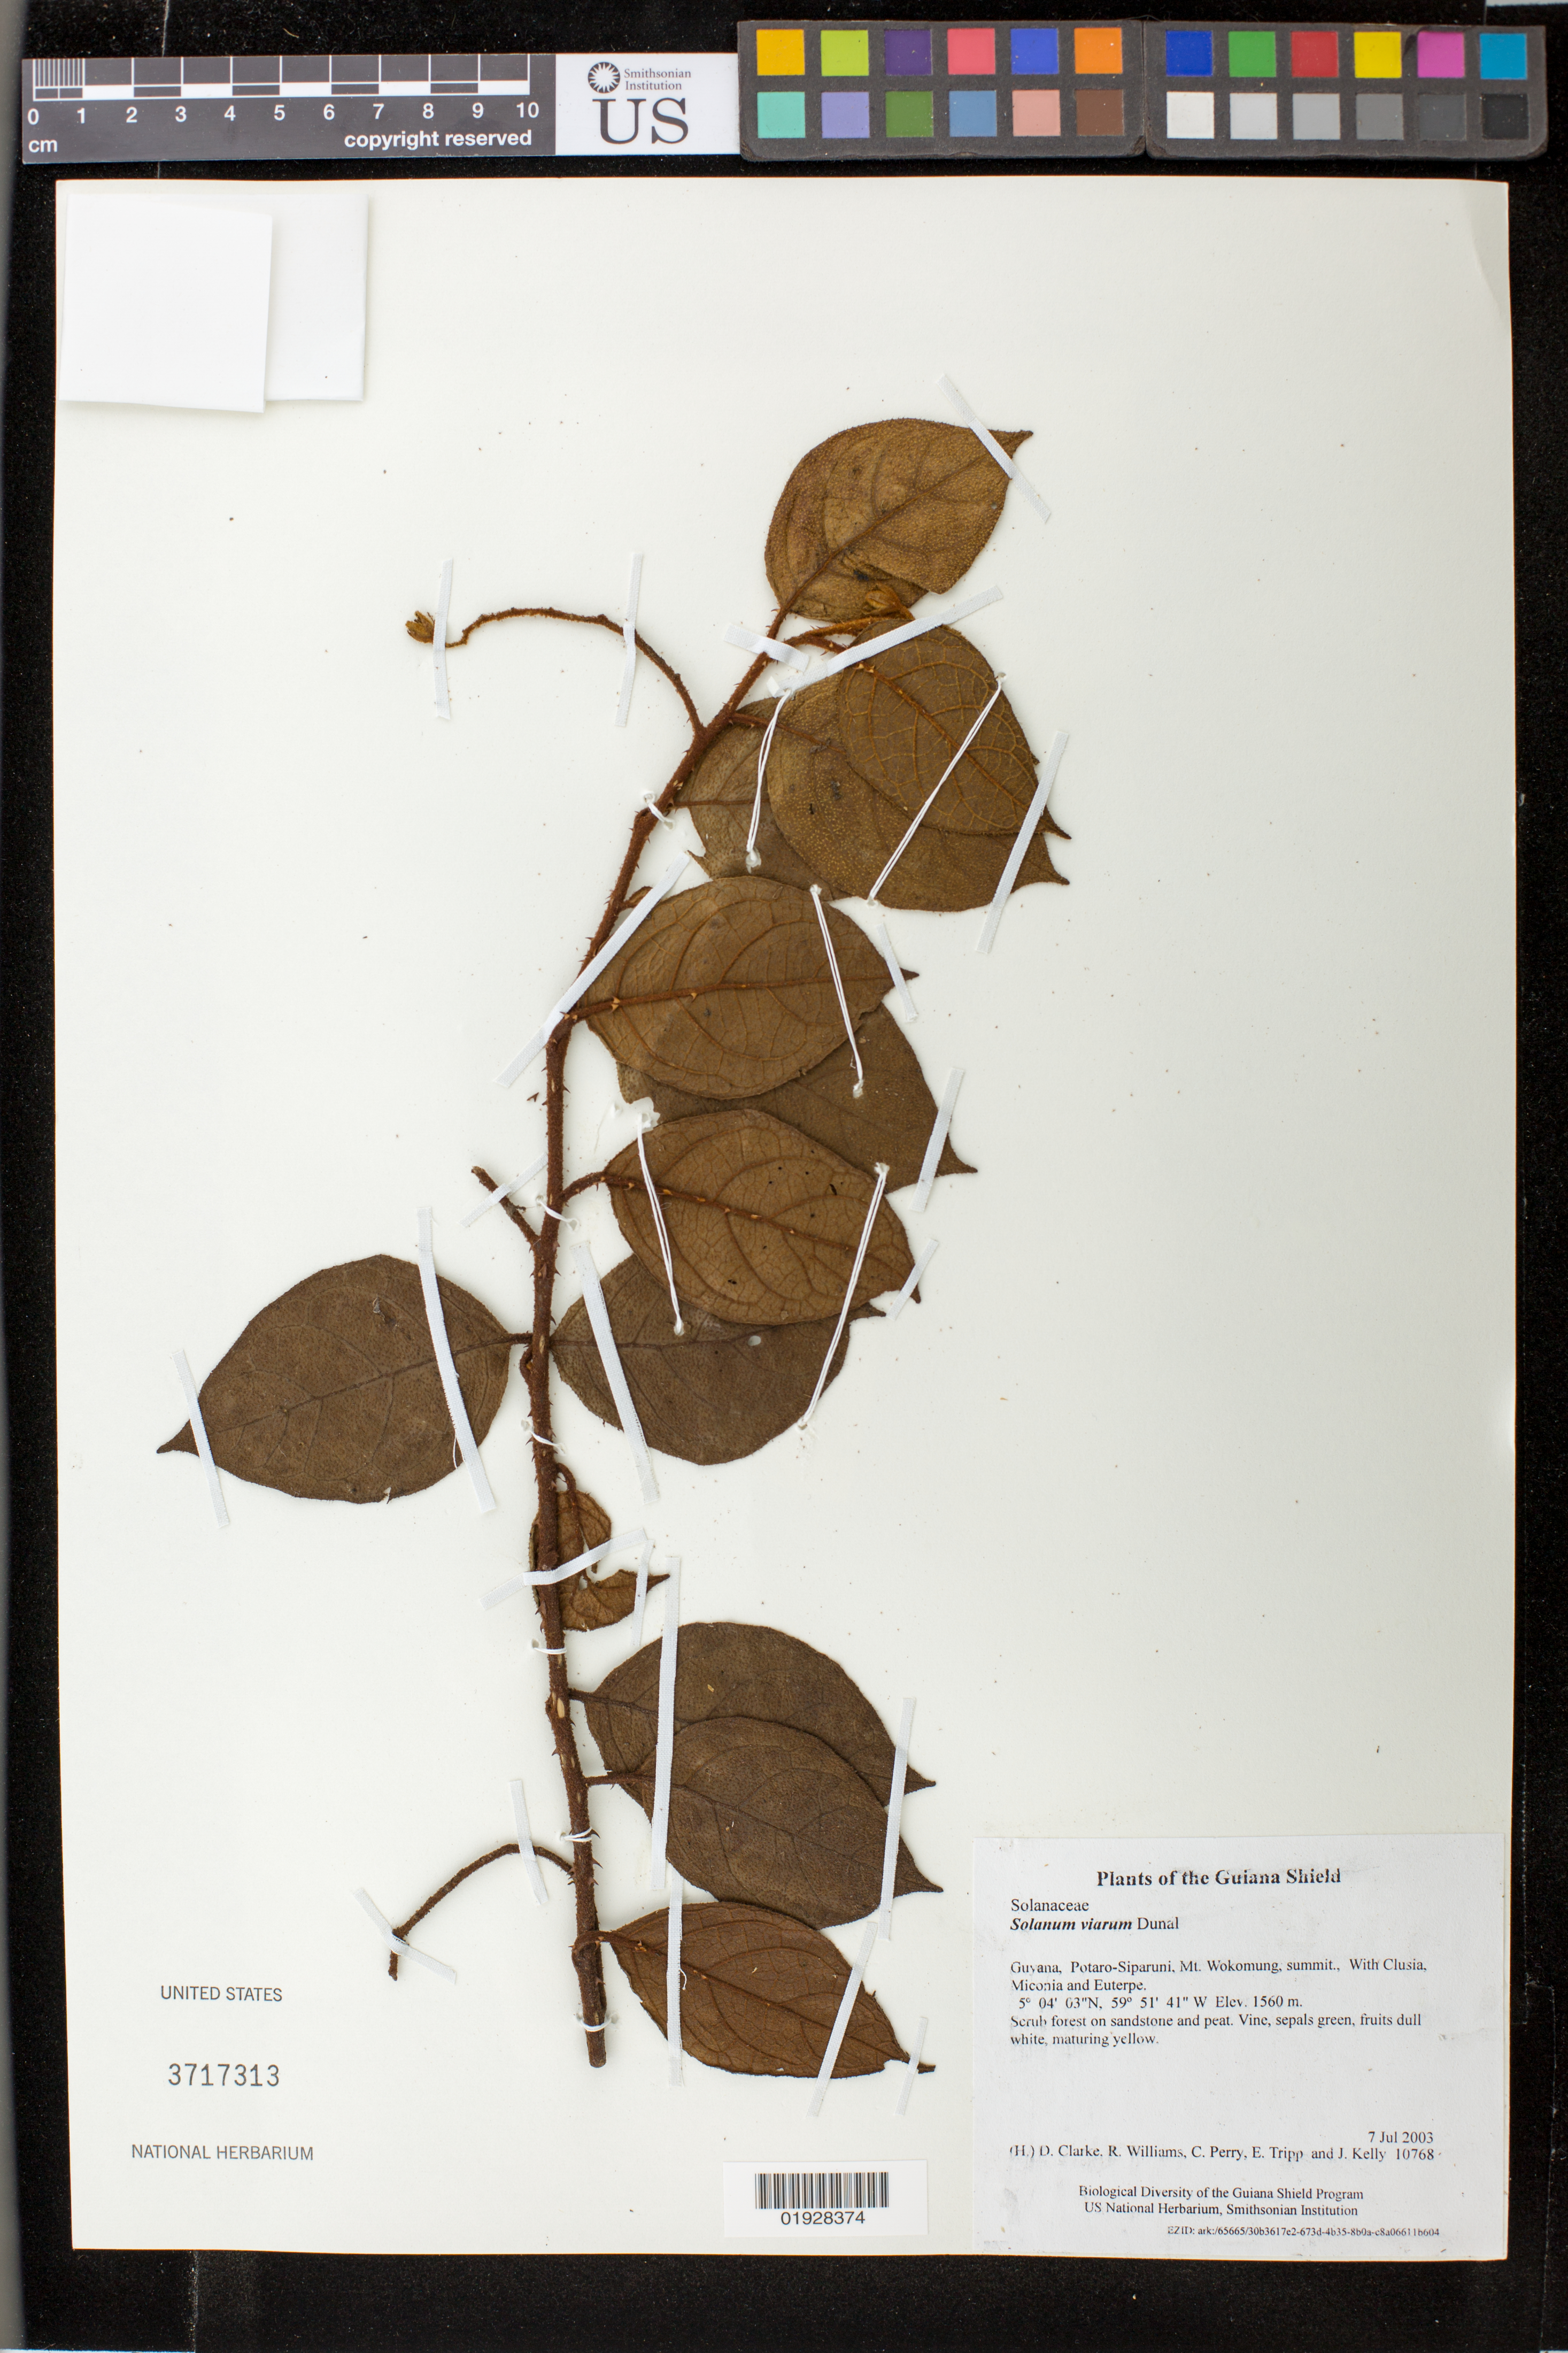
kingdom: Plantae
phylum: Tracheophyta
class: Magnoliopsida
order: Solanales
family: Solanaceae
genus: Solanum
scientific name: Solanum viarum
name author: Dunal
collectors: H. D. Clarke, R. Williams, C. Perry, E. Tripp & J. Kelly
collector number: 10768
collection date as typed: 7 Jul 2003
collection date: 2003-07-07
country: Guyana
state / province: Potaro-Siparuni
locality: Mt. Wokomung, summit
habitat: Scrub forest on sandstone and peat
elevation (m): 1560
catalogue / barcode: US 3717313